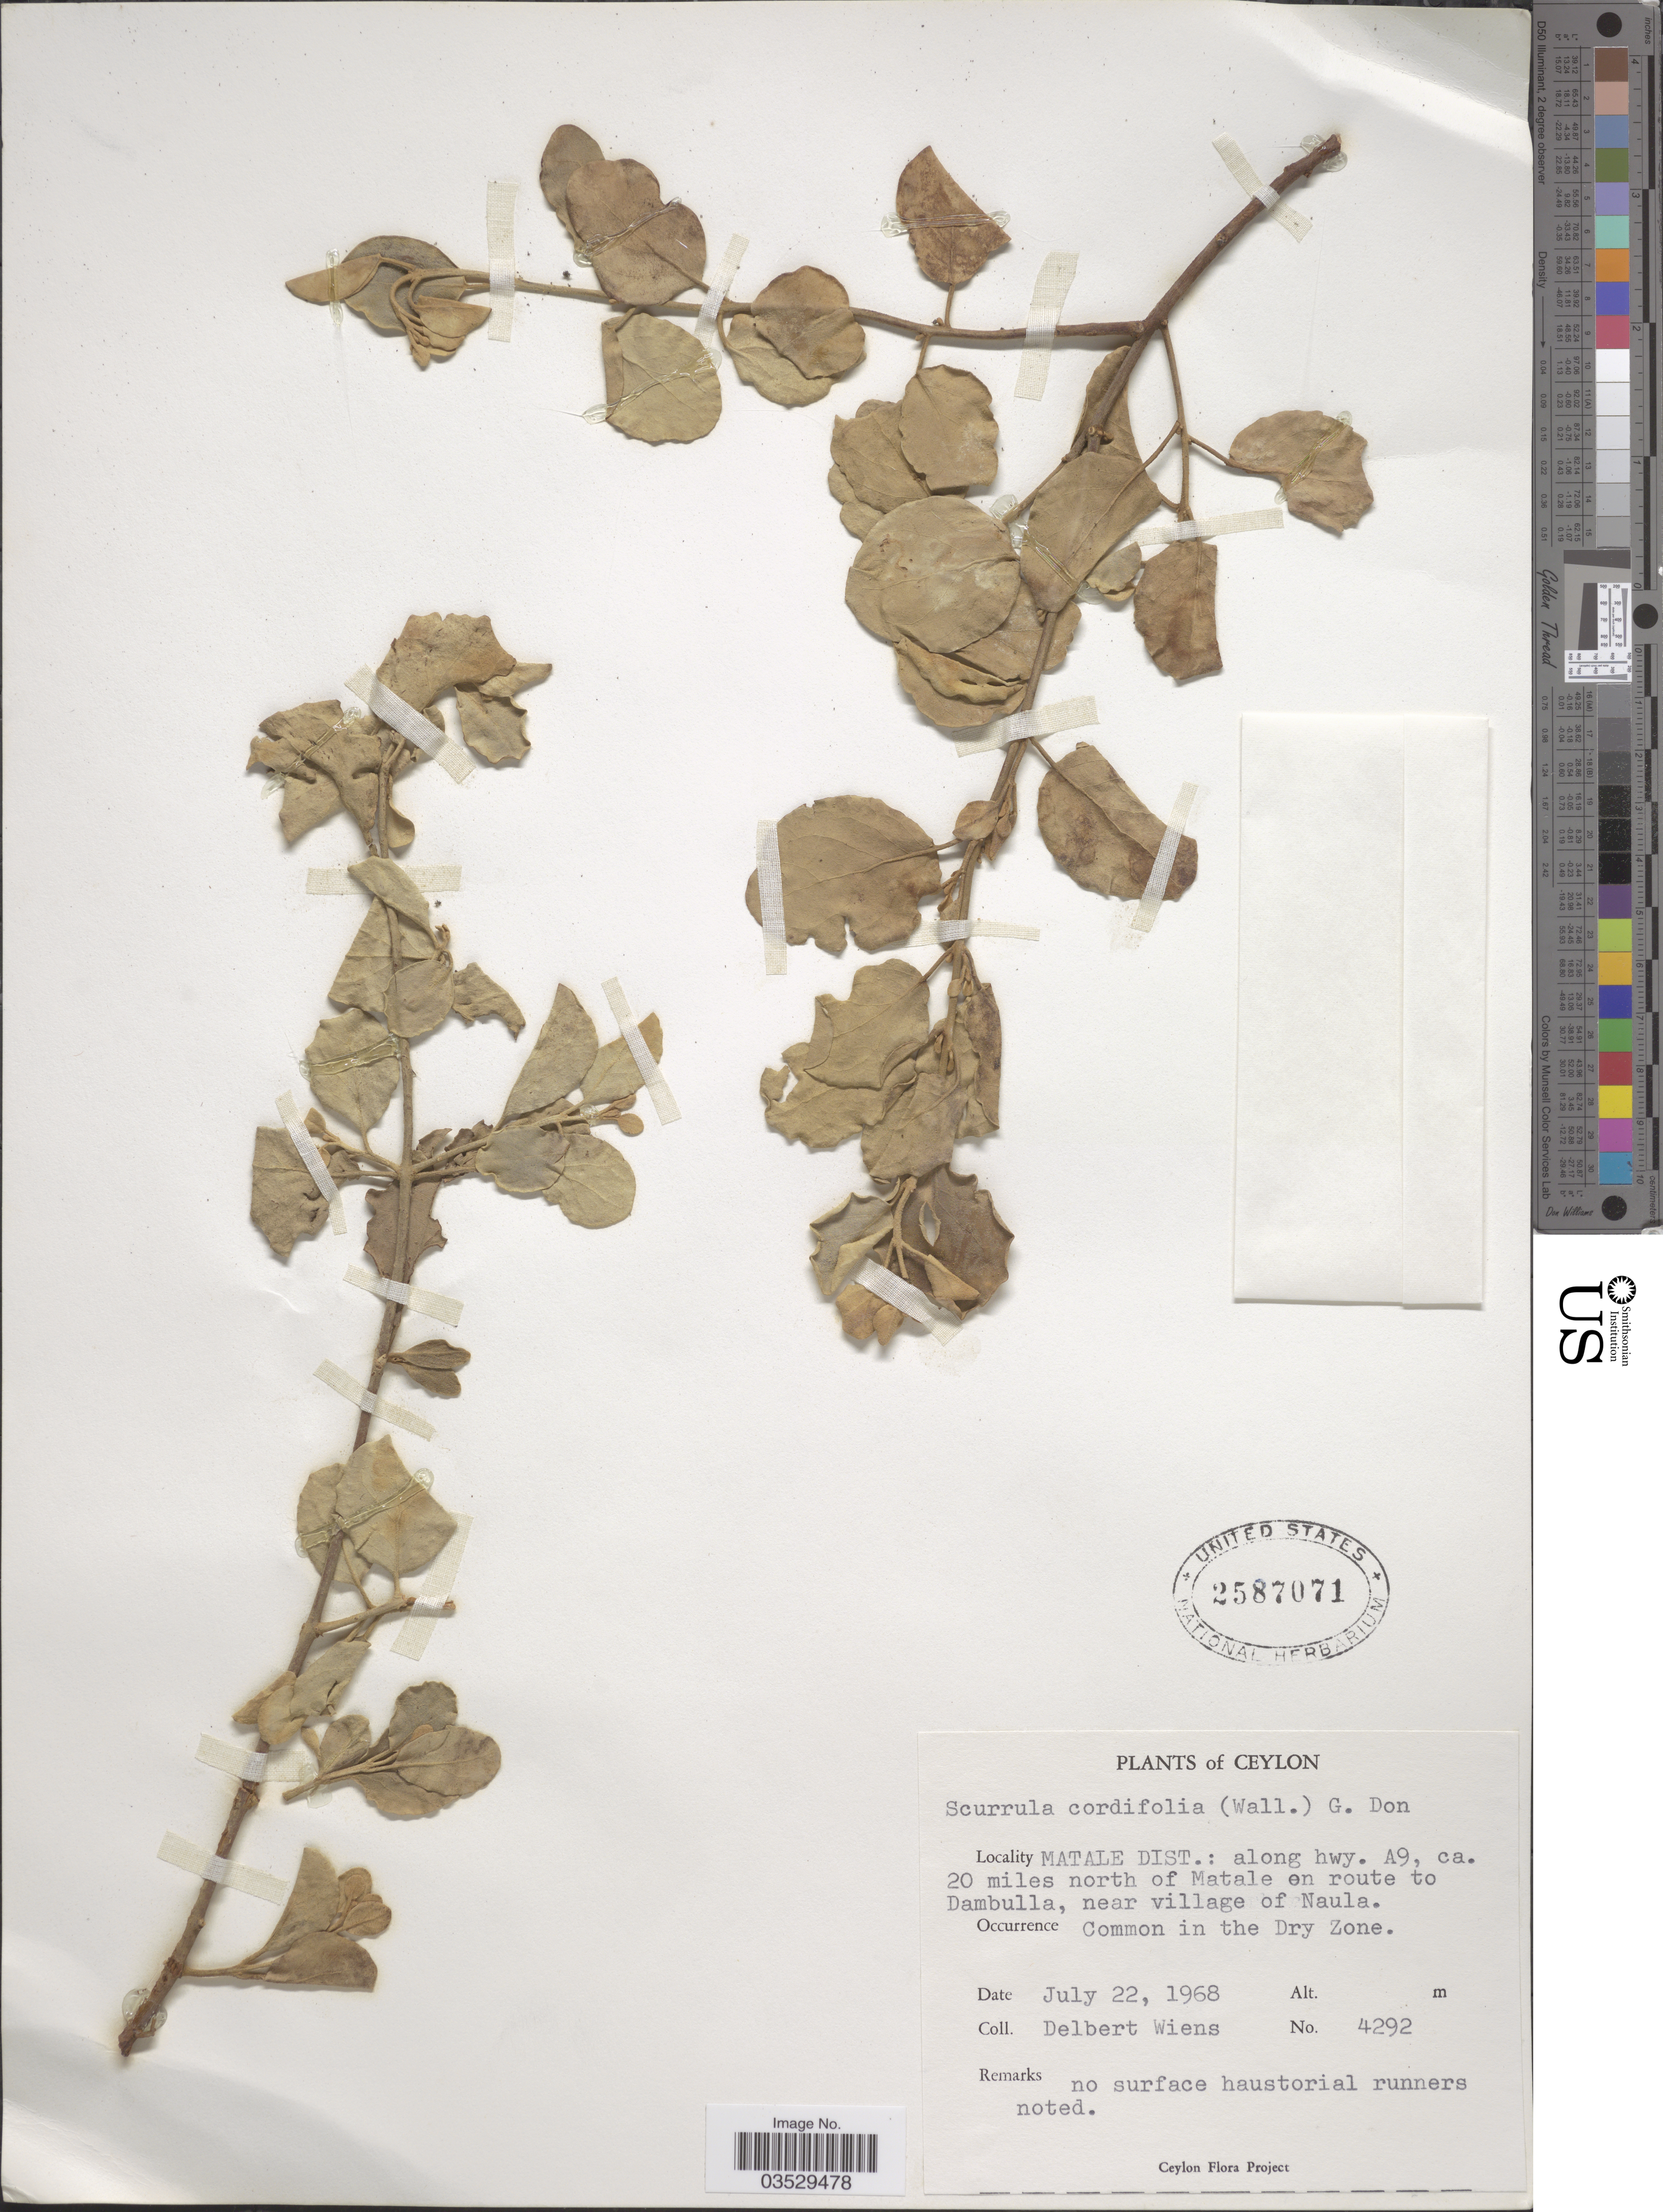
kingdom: Plantae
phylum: Tracheophyta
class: Magnoliopsida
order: Santalales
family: Loranthaceae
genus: Scurrula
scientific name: Scurrula cordifolia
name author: G. Don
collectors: D. Wiens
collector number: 4292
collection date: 1968-07-22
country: Sri Lanka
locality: Ceylon. Matale Dist.: along hwy. A9, ca. 20 miles north of Matale en route to Dambulla, near village of Naula.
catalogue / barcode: US 2587071